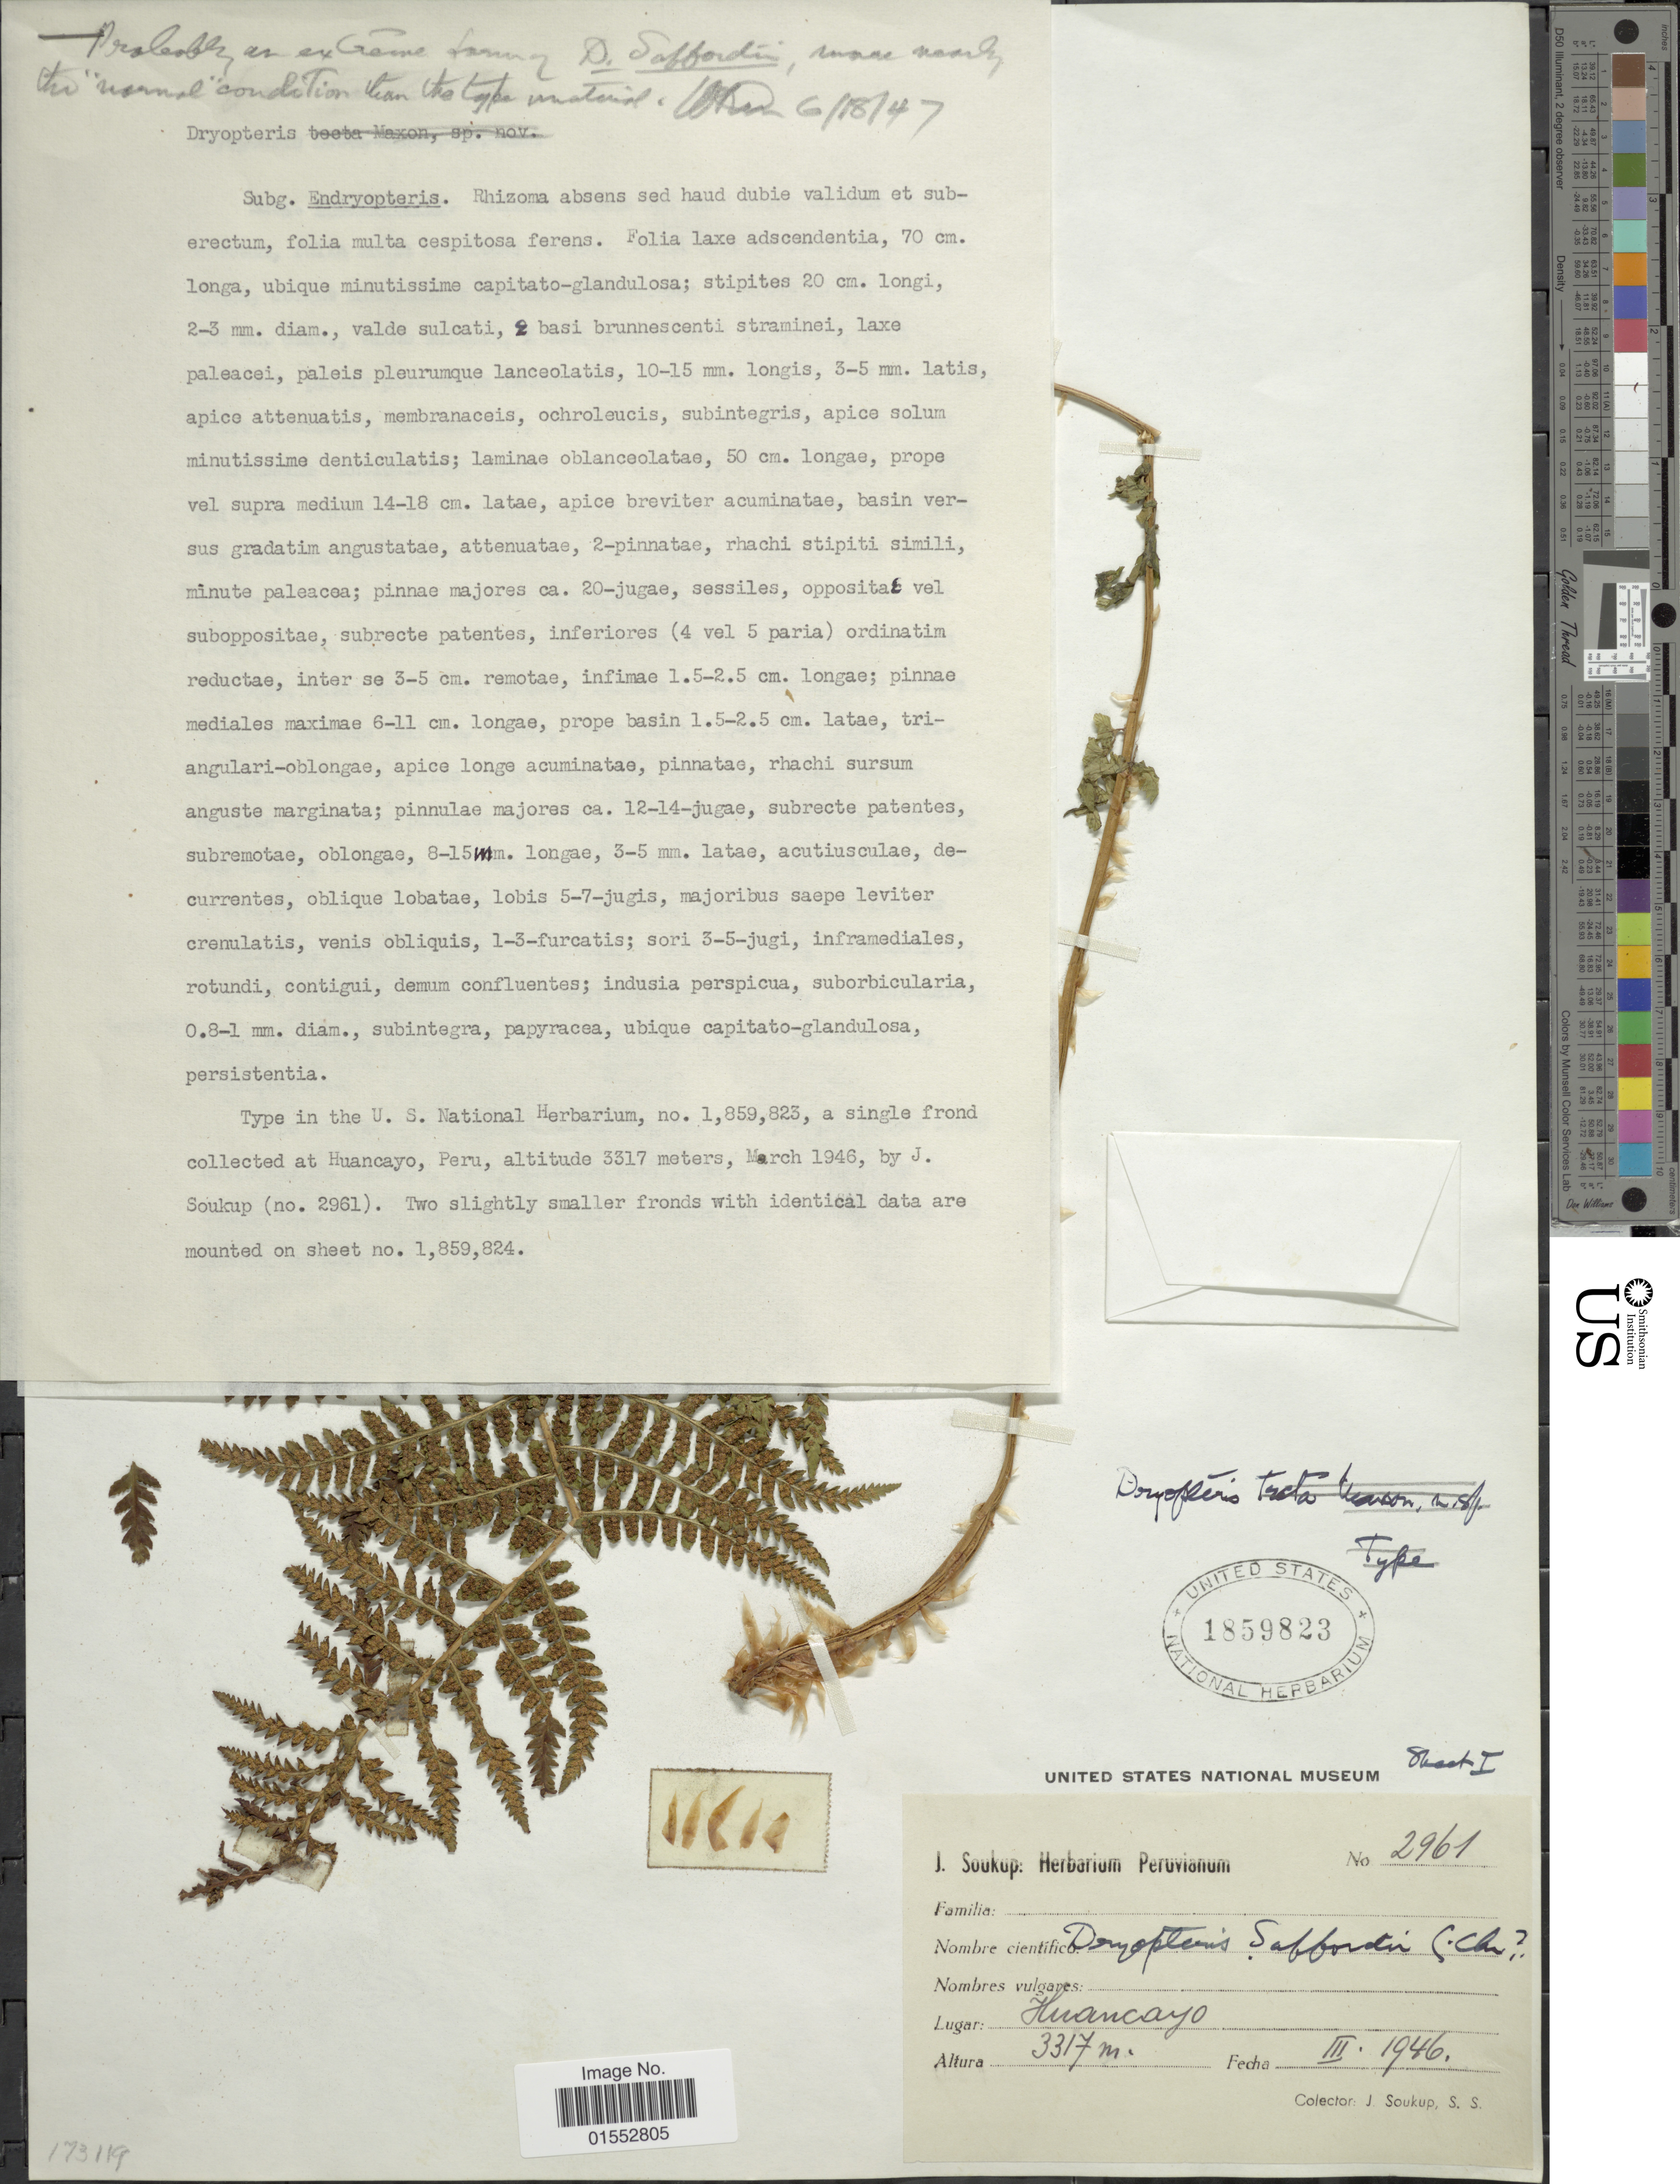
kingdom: Plantae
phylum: Tracheophyta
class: Polypodiopsida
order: Polypodiales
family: Dryopteridaceae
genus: Dryopteris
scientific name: Dryopteris saffordii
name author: C. Chr.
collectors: J. J. Soukup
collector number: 2961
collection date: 1946-03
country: Peru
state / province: Junín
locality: Huancayo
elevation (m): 3317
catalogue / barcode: US 1859823